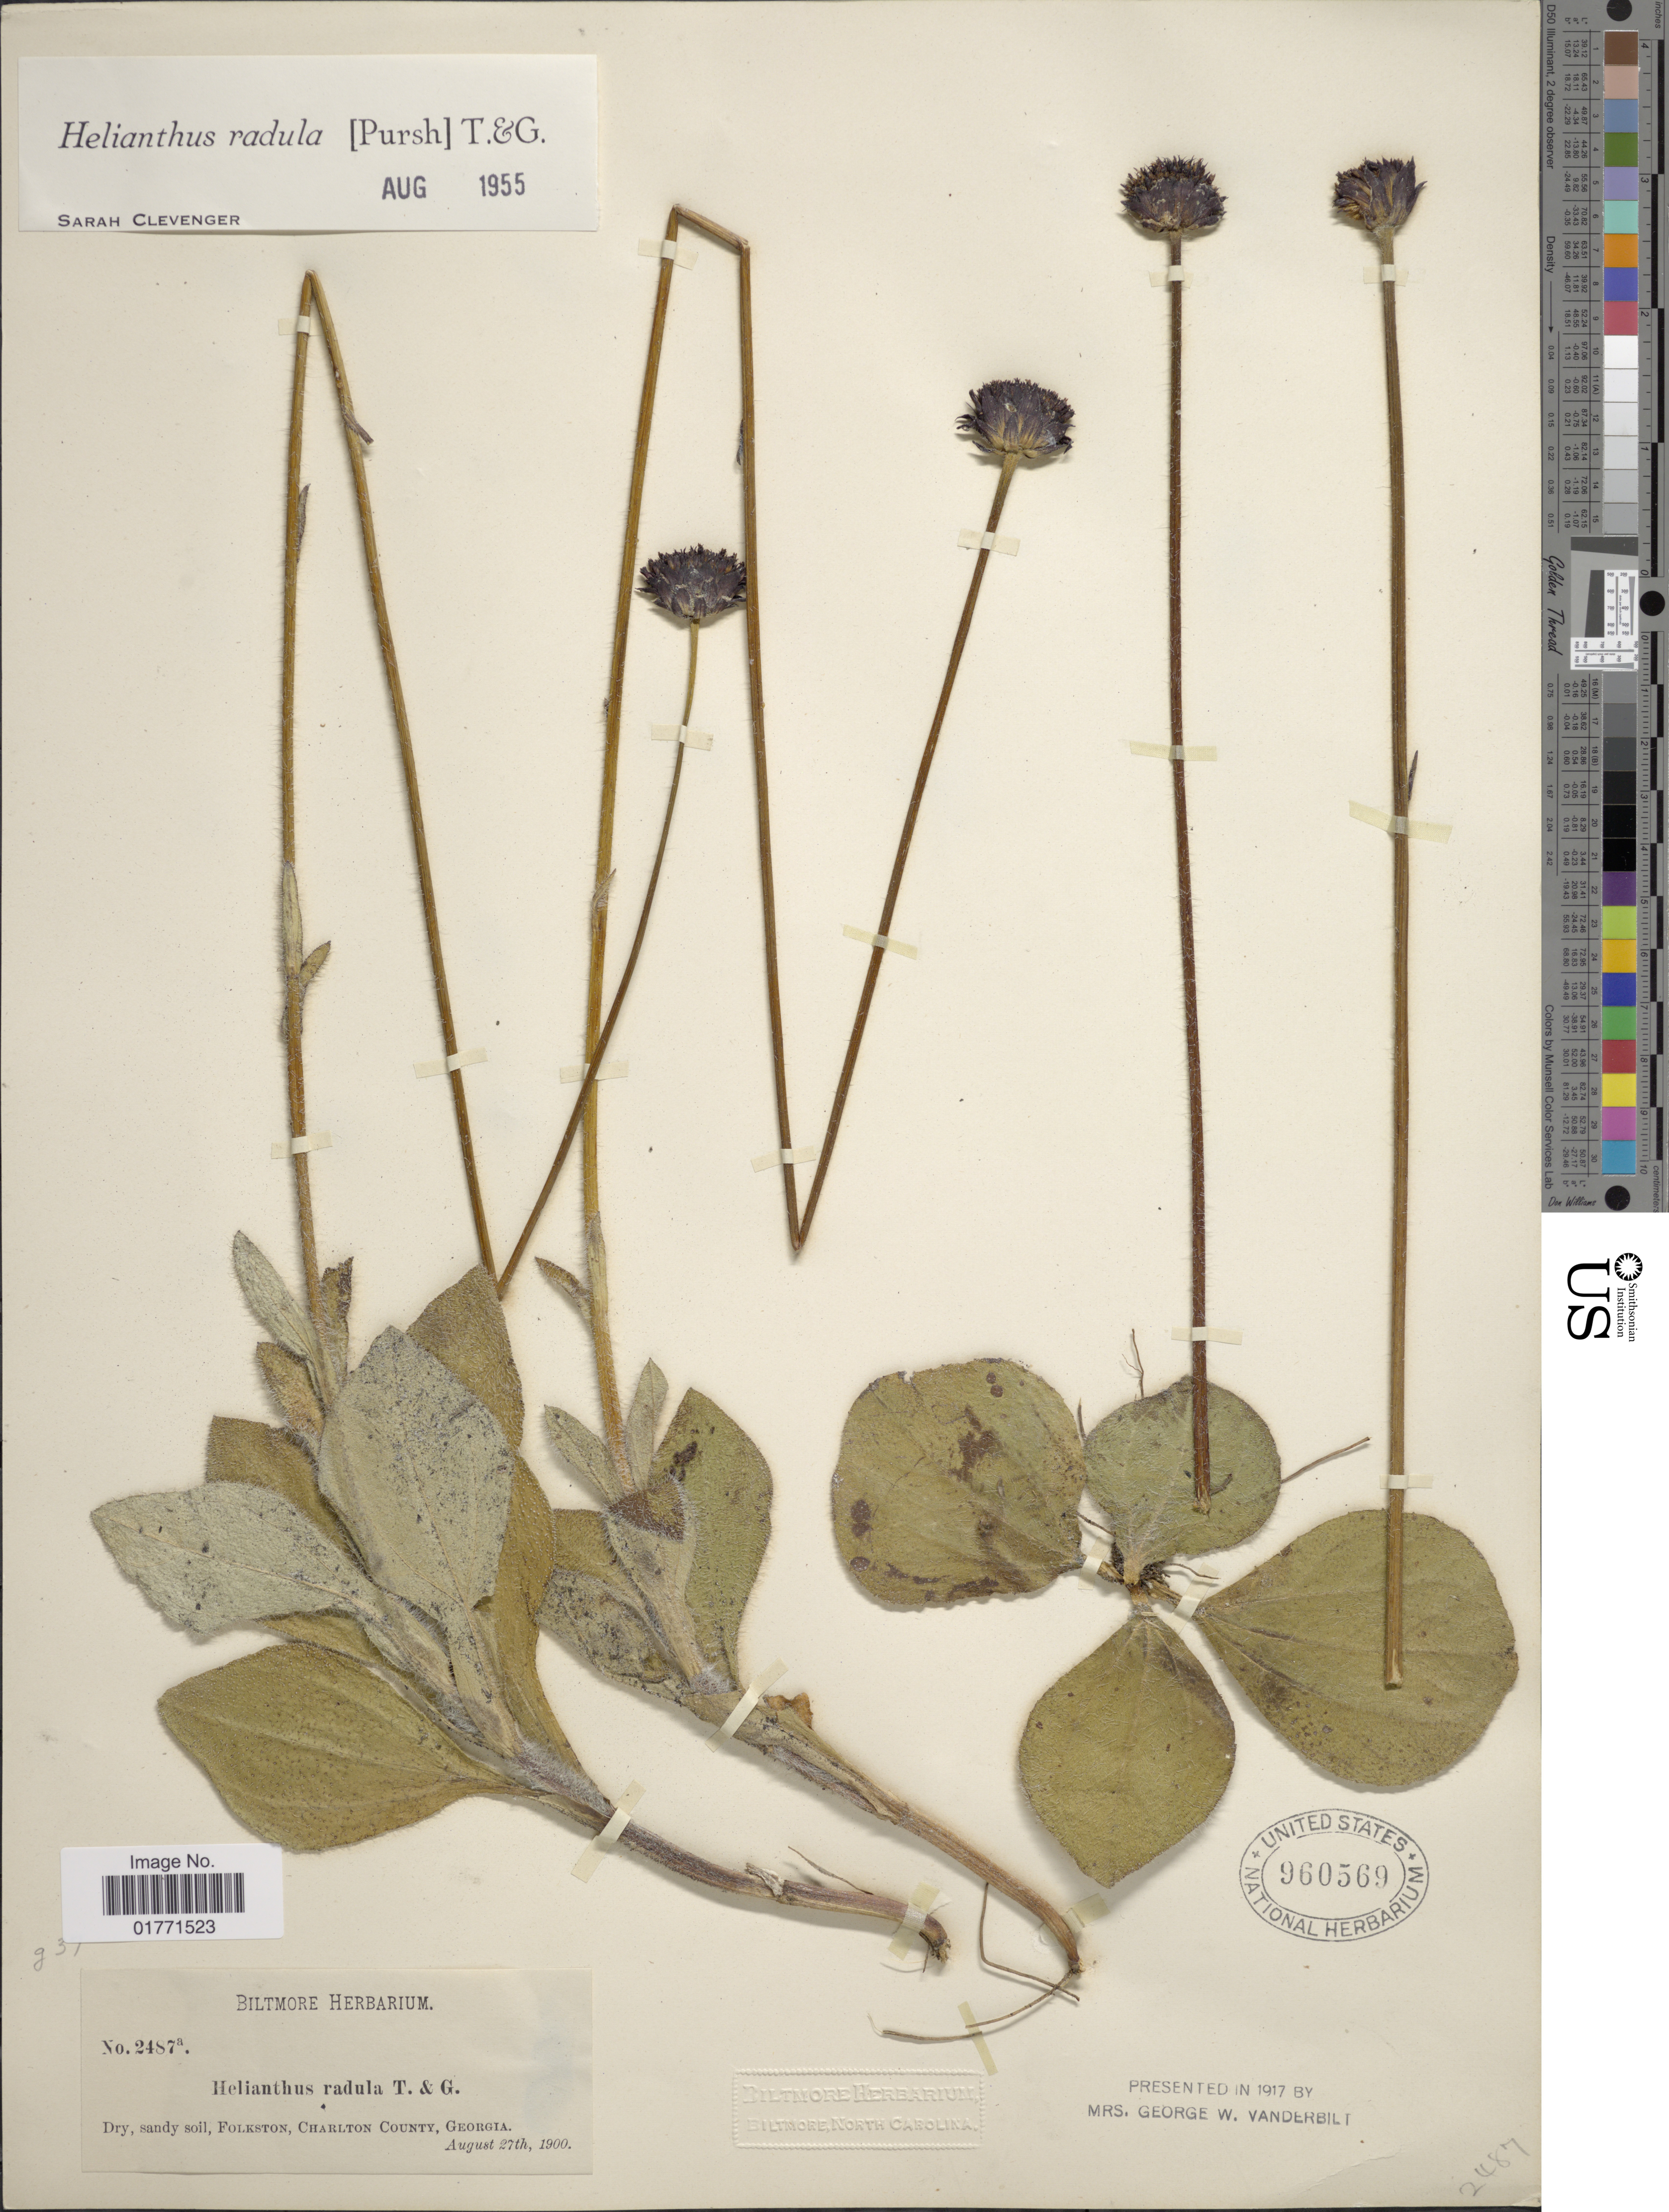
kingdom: Plantae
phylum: Tracheophyta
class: Magnoliopsida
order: Asterales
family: Asteraceae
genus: Helianthus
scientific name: Helianthus radula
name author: (Pursh) Torr. & A. Gray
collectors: ex herb. Biltmore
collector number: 2487a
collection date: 1900-08-27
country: United States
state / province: Georgia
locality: Folkston, Charlton County, Georgia.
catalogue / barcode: US 960569